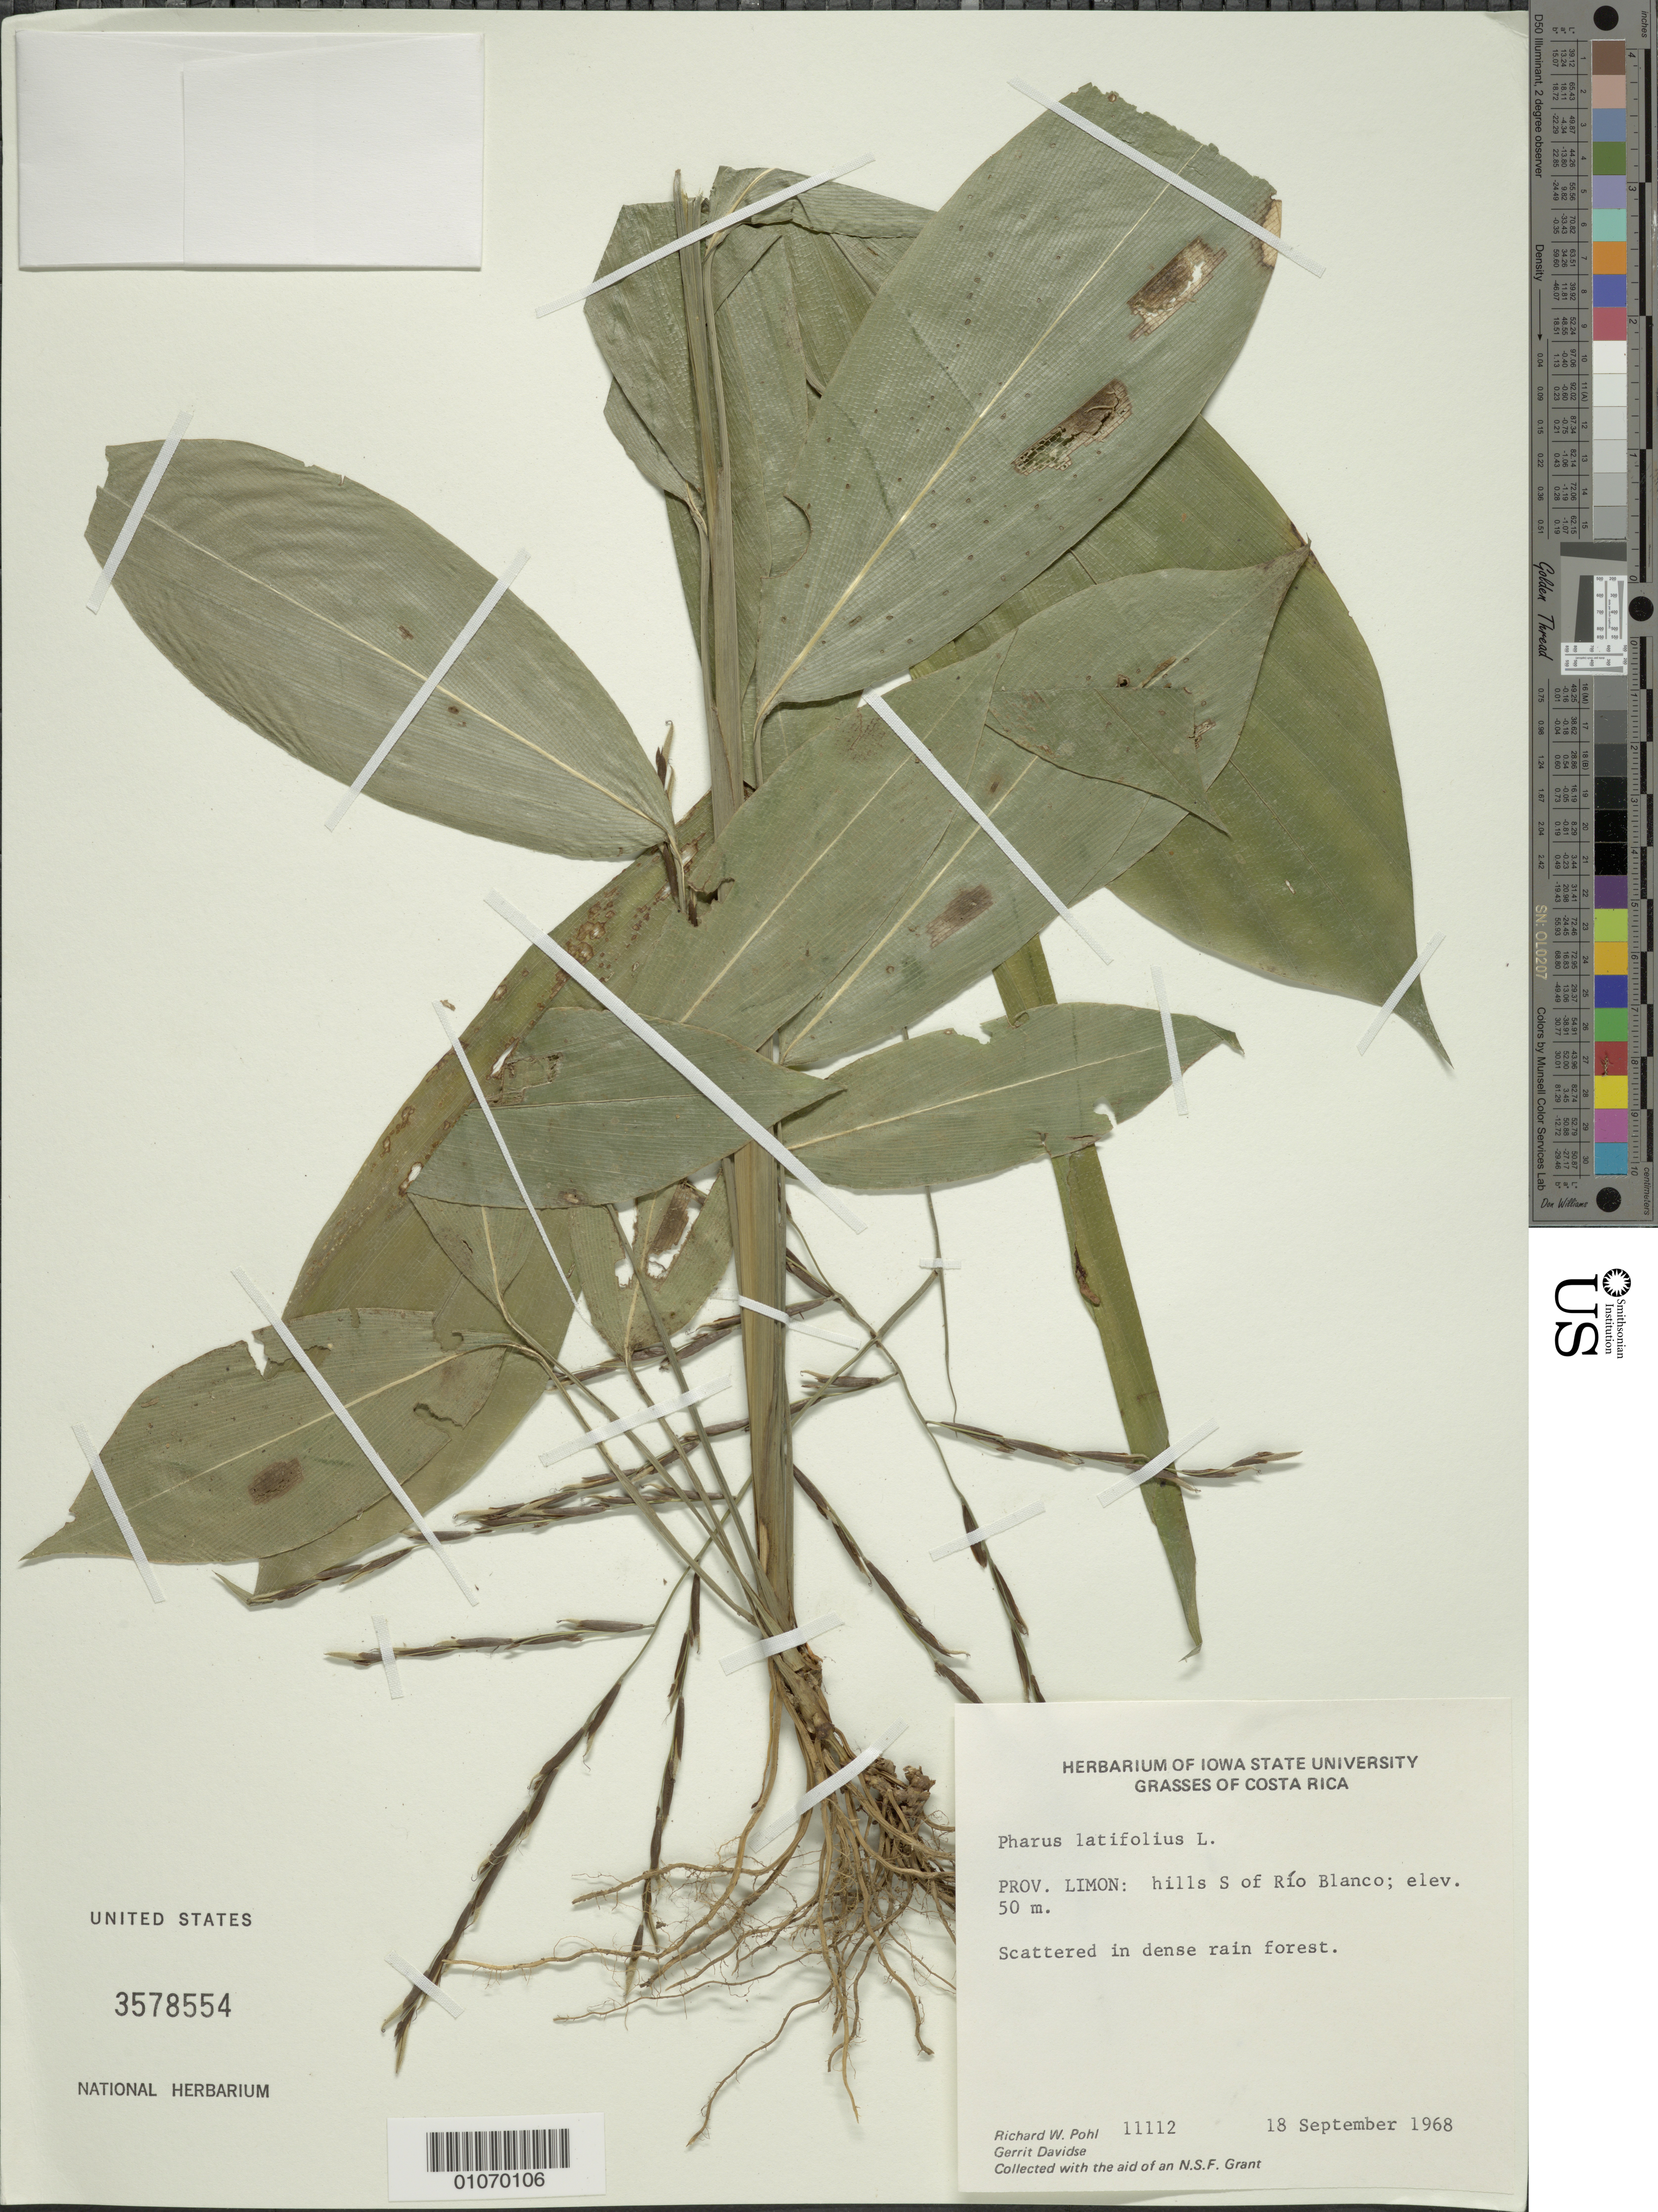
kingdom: Plantae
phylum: Tracheophyta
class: Liliopsida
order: Poales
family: Poaceae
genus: Pharus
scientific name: Pharus latifolius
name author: L.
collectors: R. W. Pohl & G. Davidse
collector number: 11112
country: Costa Rica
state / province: Limon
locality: S of Rio Blanco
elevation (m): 50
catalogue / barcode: US 3578554